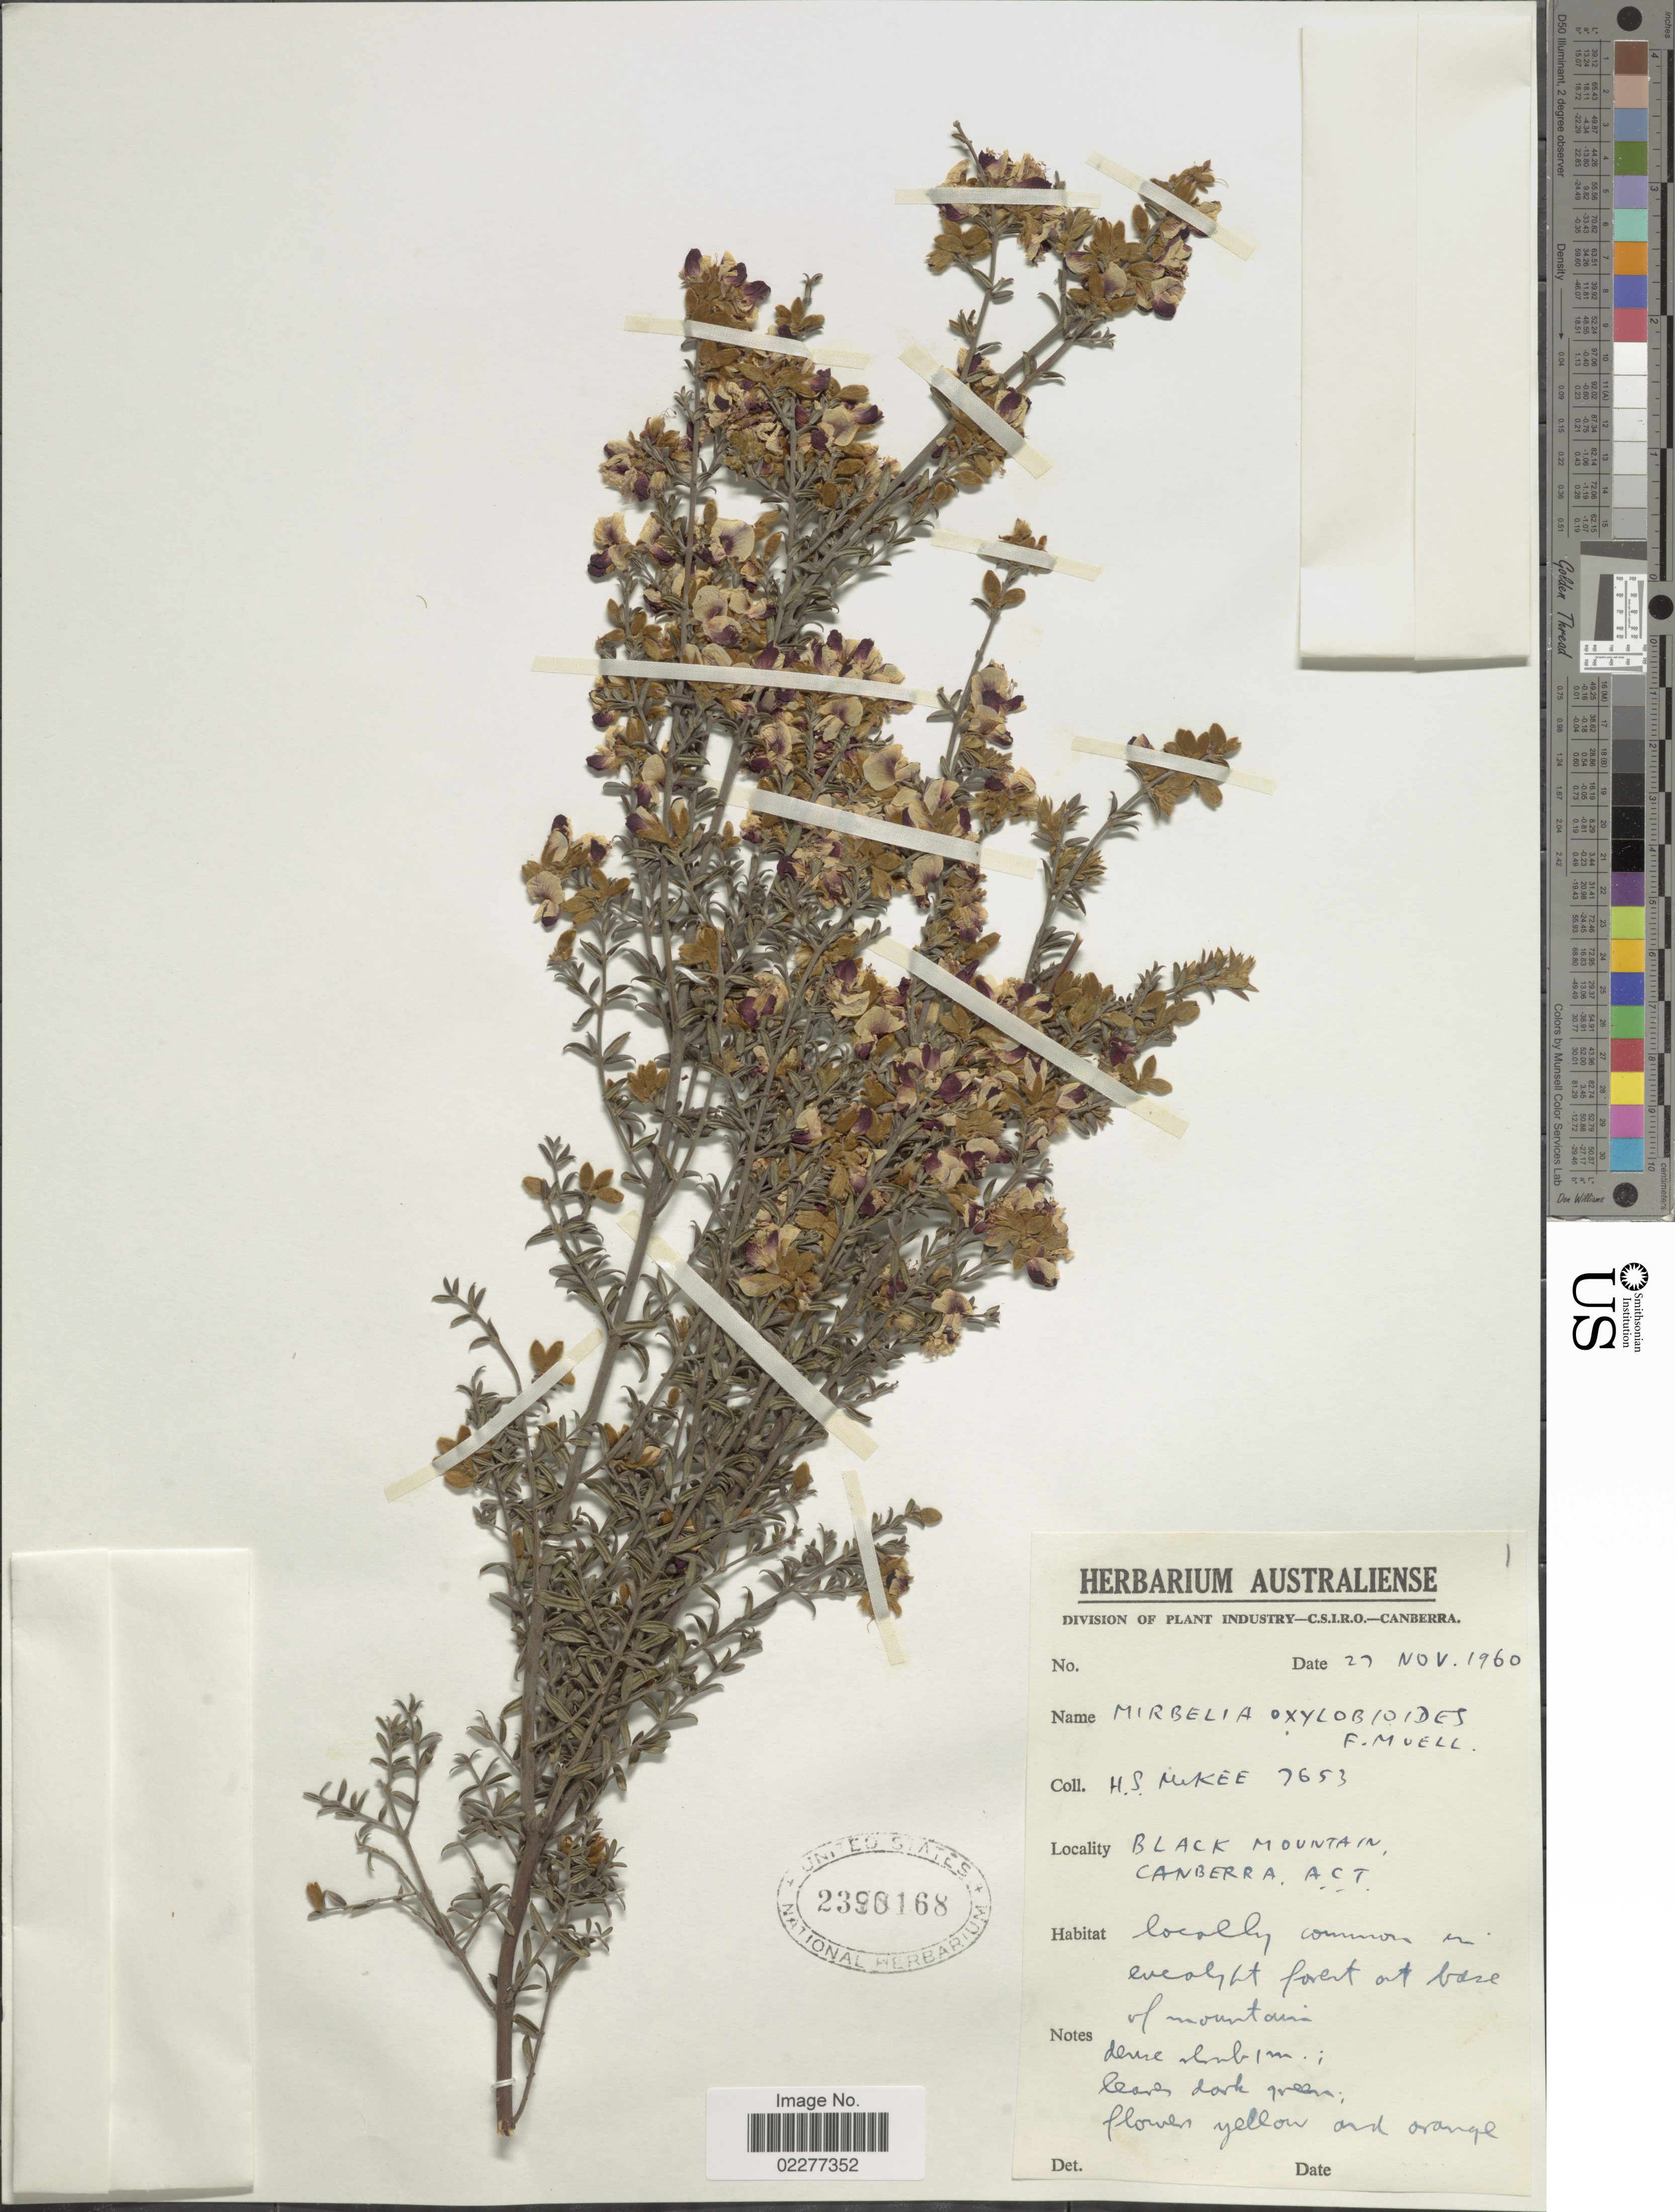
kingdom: Plantae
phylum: Tracheophyta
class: Magnoliopsida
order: Fabales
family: Fabaceae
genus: Mirbelia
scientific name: Mirbelia oxylobioides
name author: F. Muell.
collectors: H. S. McKee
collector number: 7653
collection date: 1960-11-27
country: Australia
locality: Black Mountain, Canberra, A.C.T., locally common in eucalypt forest at base of mountain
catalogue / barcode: US 2398168